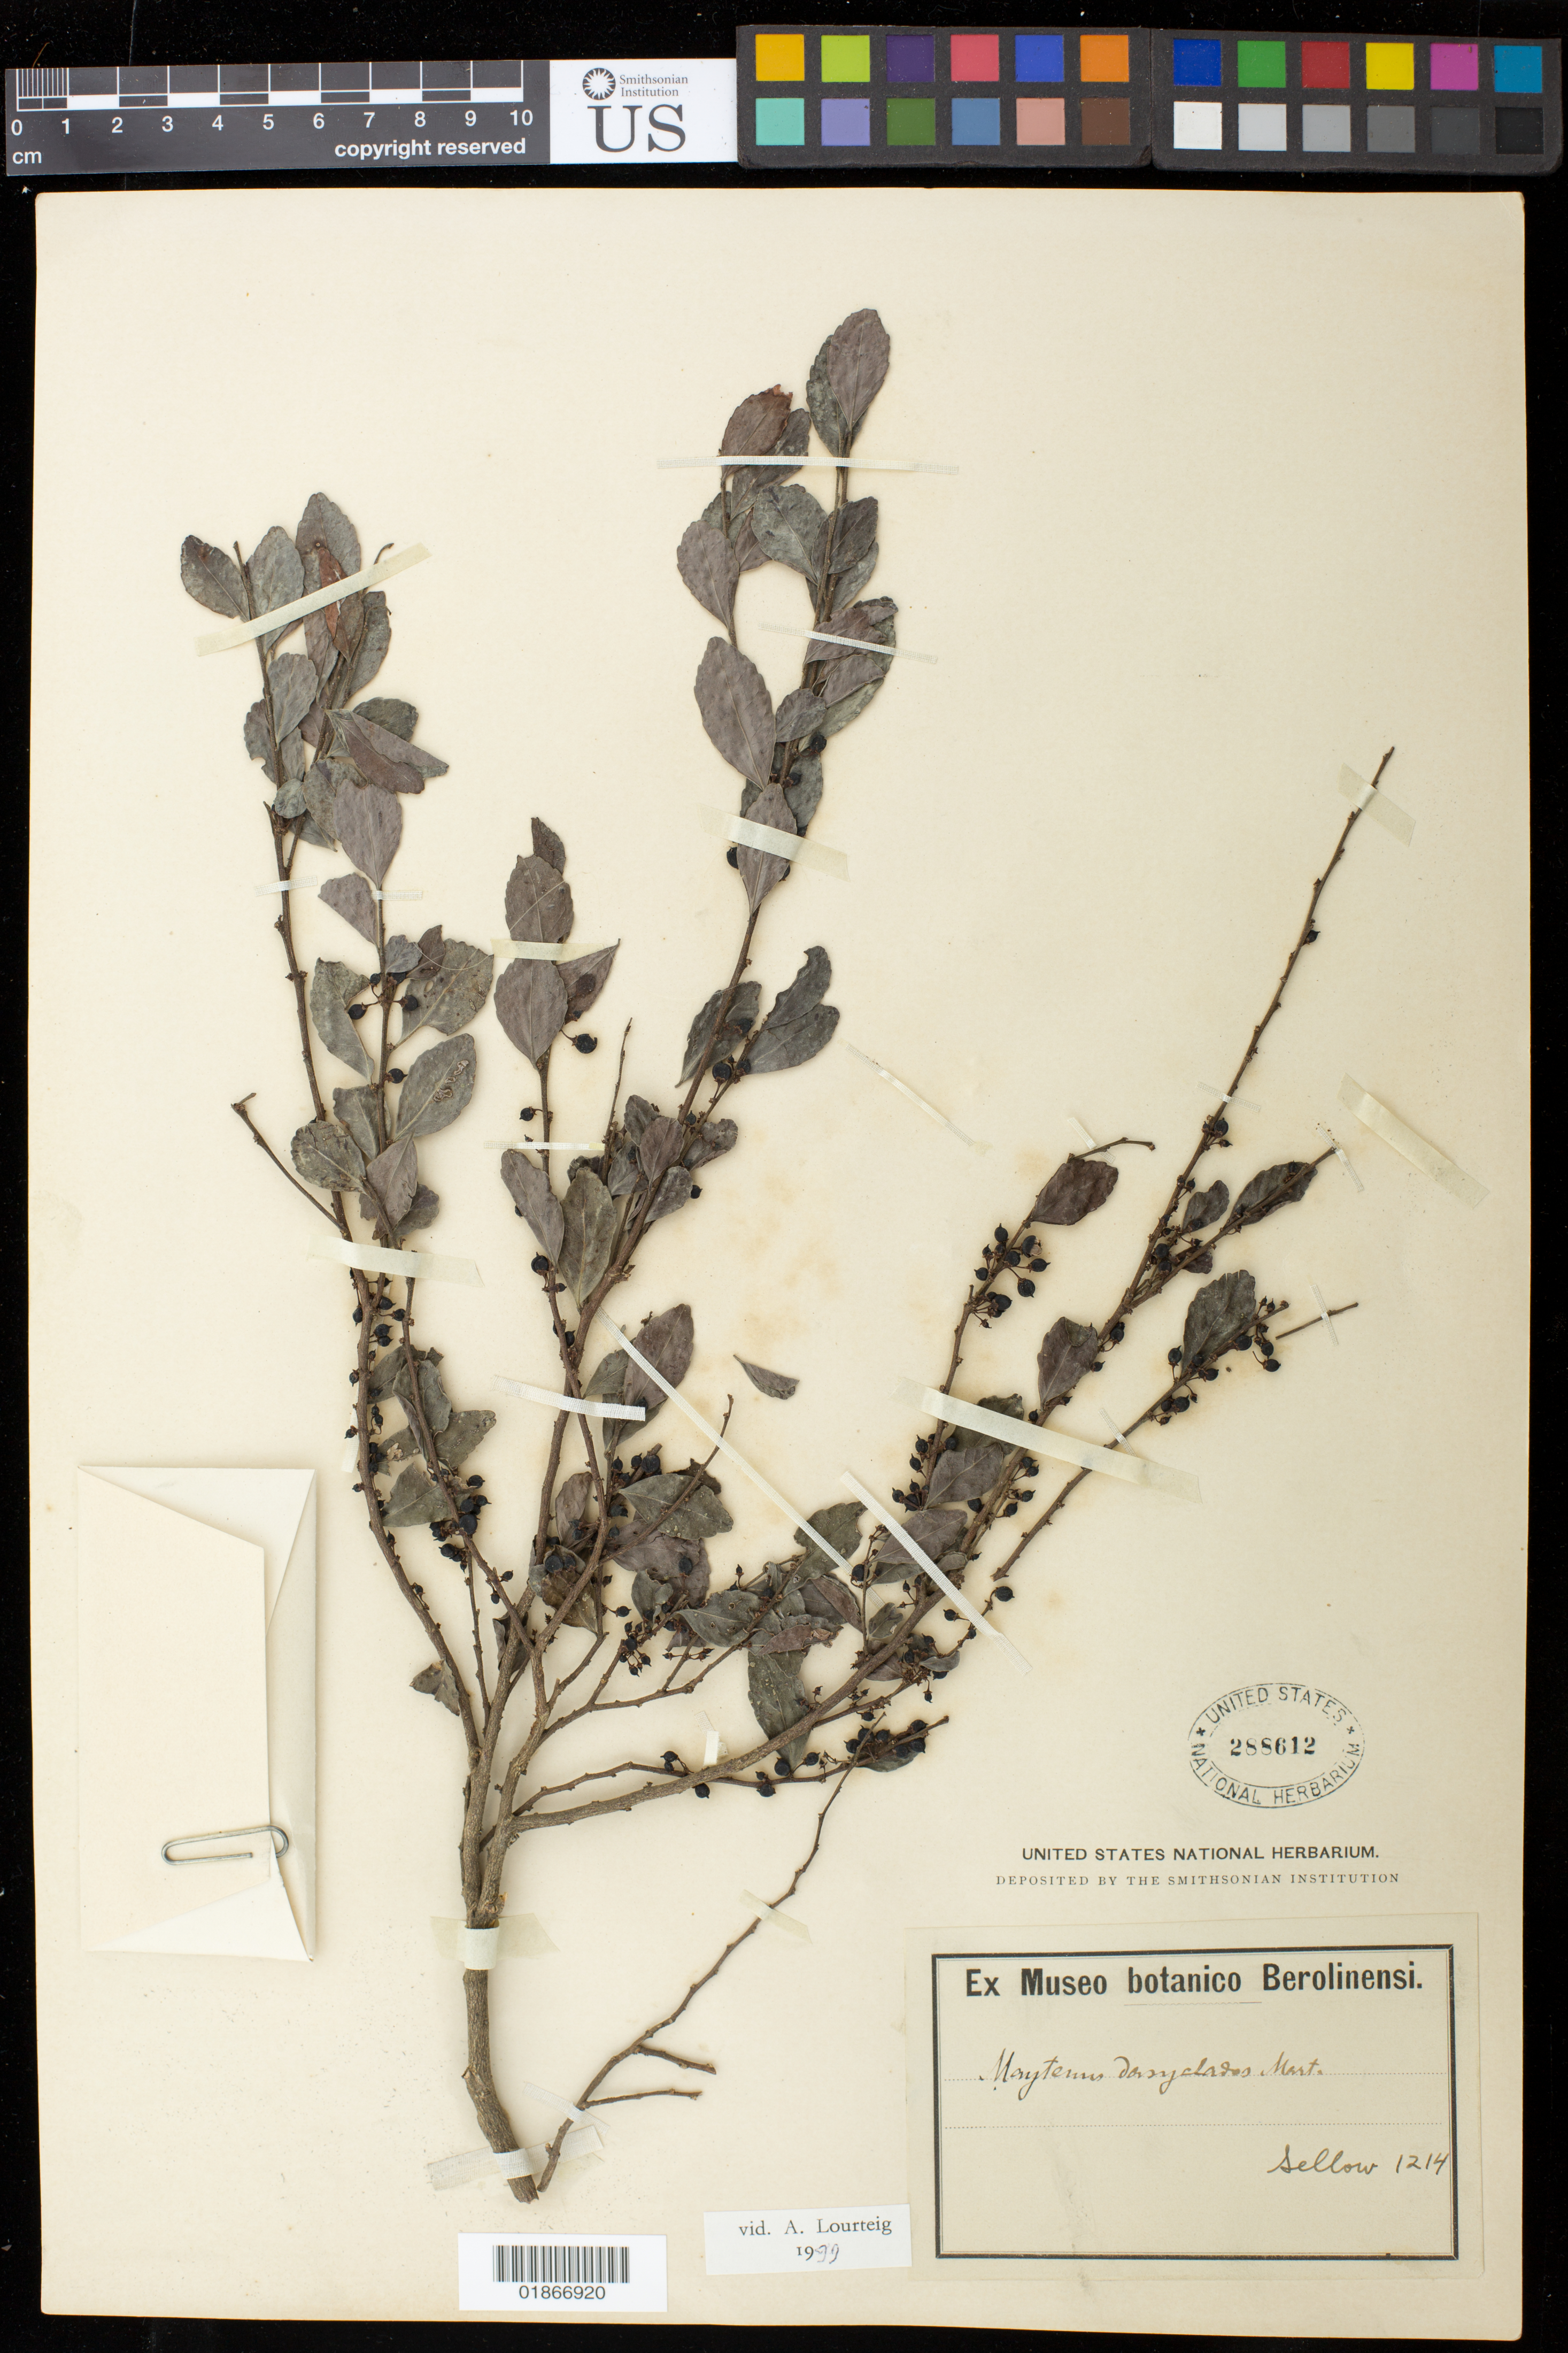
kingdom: Plantae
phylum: Tracheophyta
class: Magnoliopsida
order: Celastrales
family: Celastraceae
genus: Maytenus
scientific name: Maytenus dasyclados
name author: Mart.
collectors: F. Sellow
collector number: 1214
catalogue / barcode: US 288612